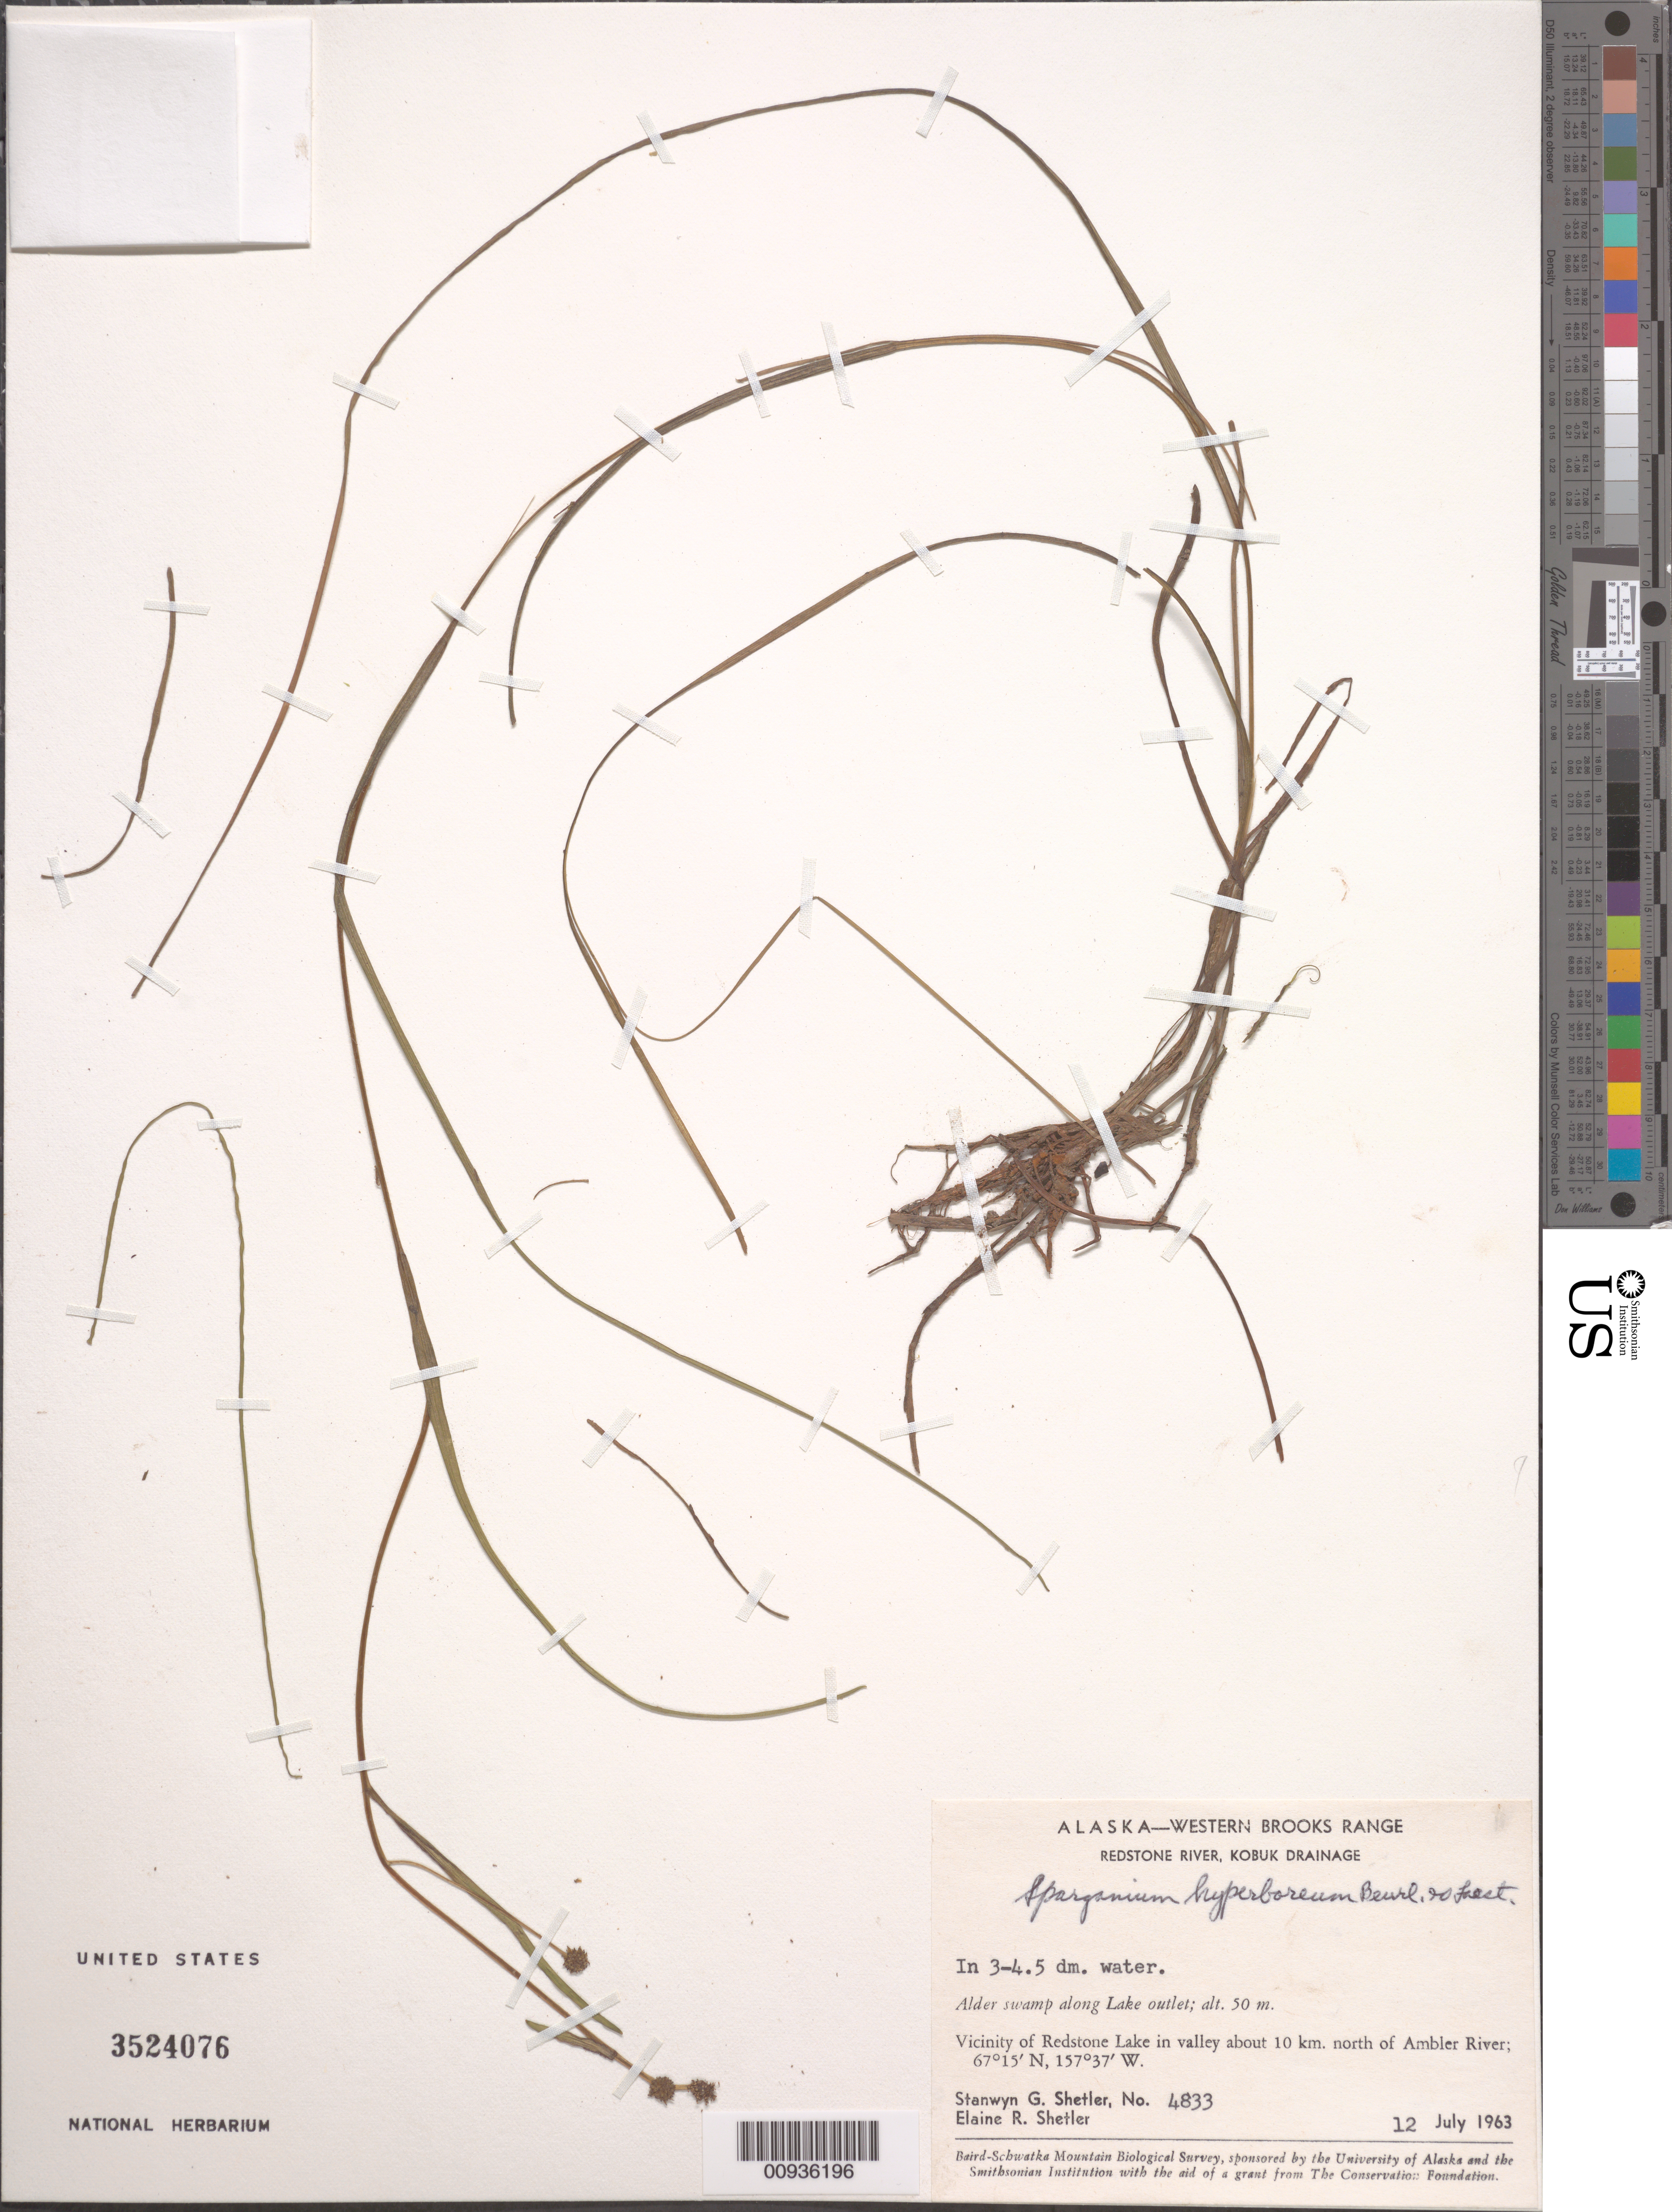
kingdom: Plantae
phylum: Tracheophyta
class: Liliopsida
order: Poales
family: Typhaceae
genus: Sparganium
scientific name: Sparganium hyperboreum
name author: Beurl. ex Laest.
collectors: S. Shetler & E. R. Shetler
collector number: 4833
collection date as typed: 12 Jul 1963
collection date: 1963-07-12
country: United States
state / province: Alaska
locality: Vicinity of Redstone Lake in valley about 10 km. north of Ambler River. Western Brooks Range, Redstone River, Kobuk Drainage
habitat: Alder swamp along Lake outlet. In 3-4.5 dm. water.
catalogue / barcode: US 3524076